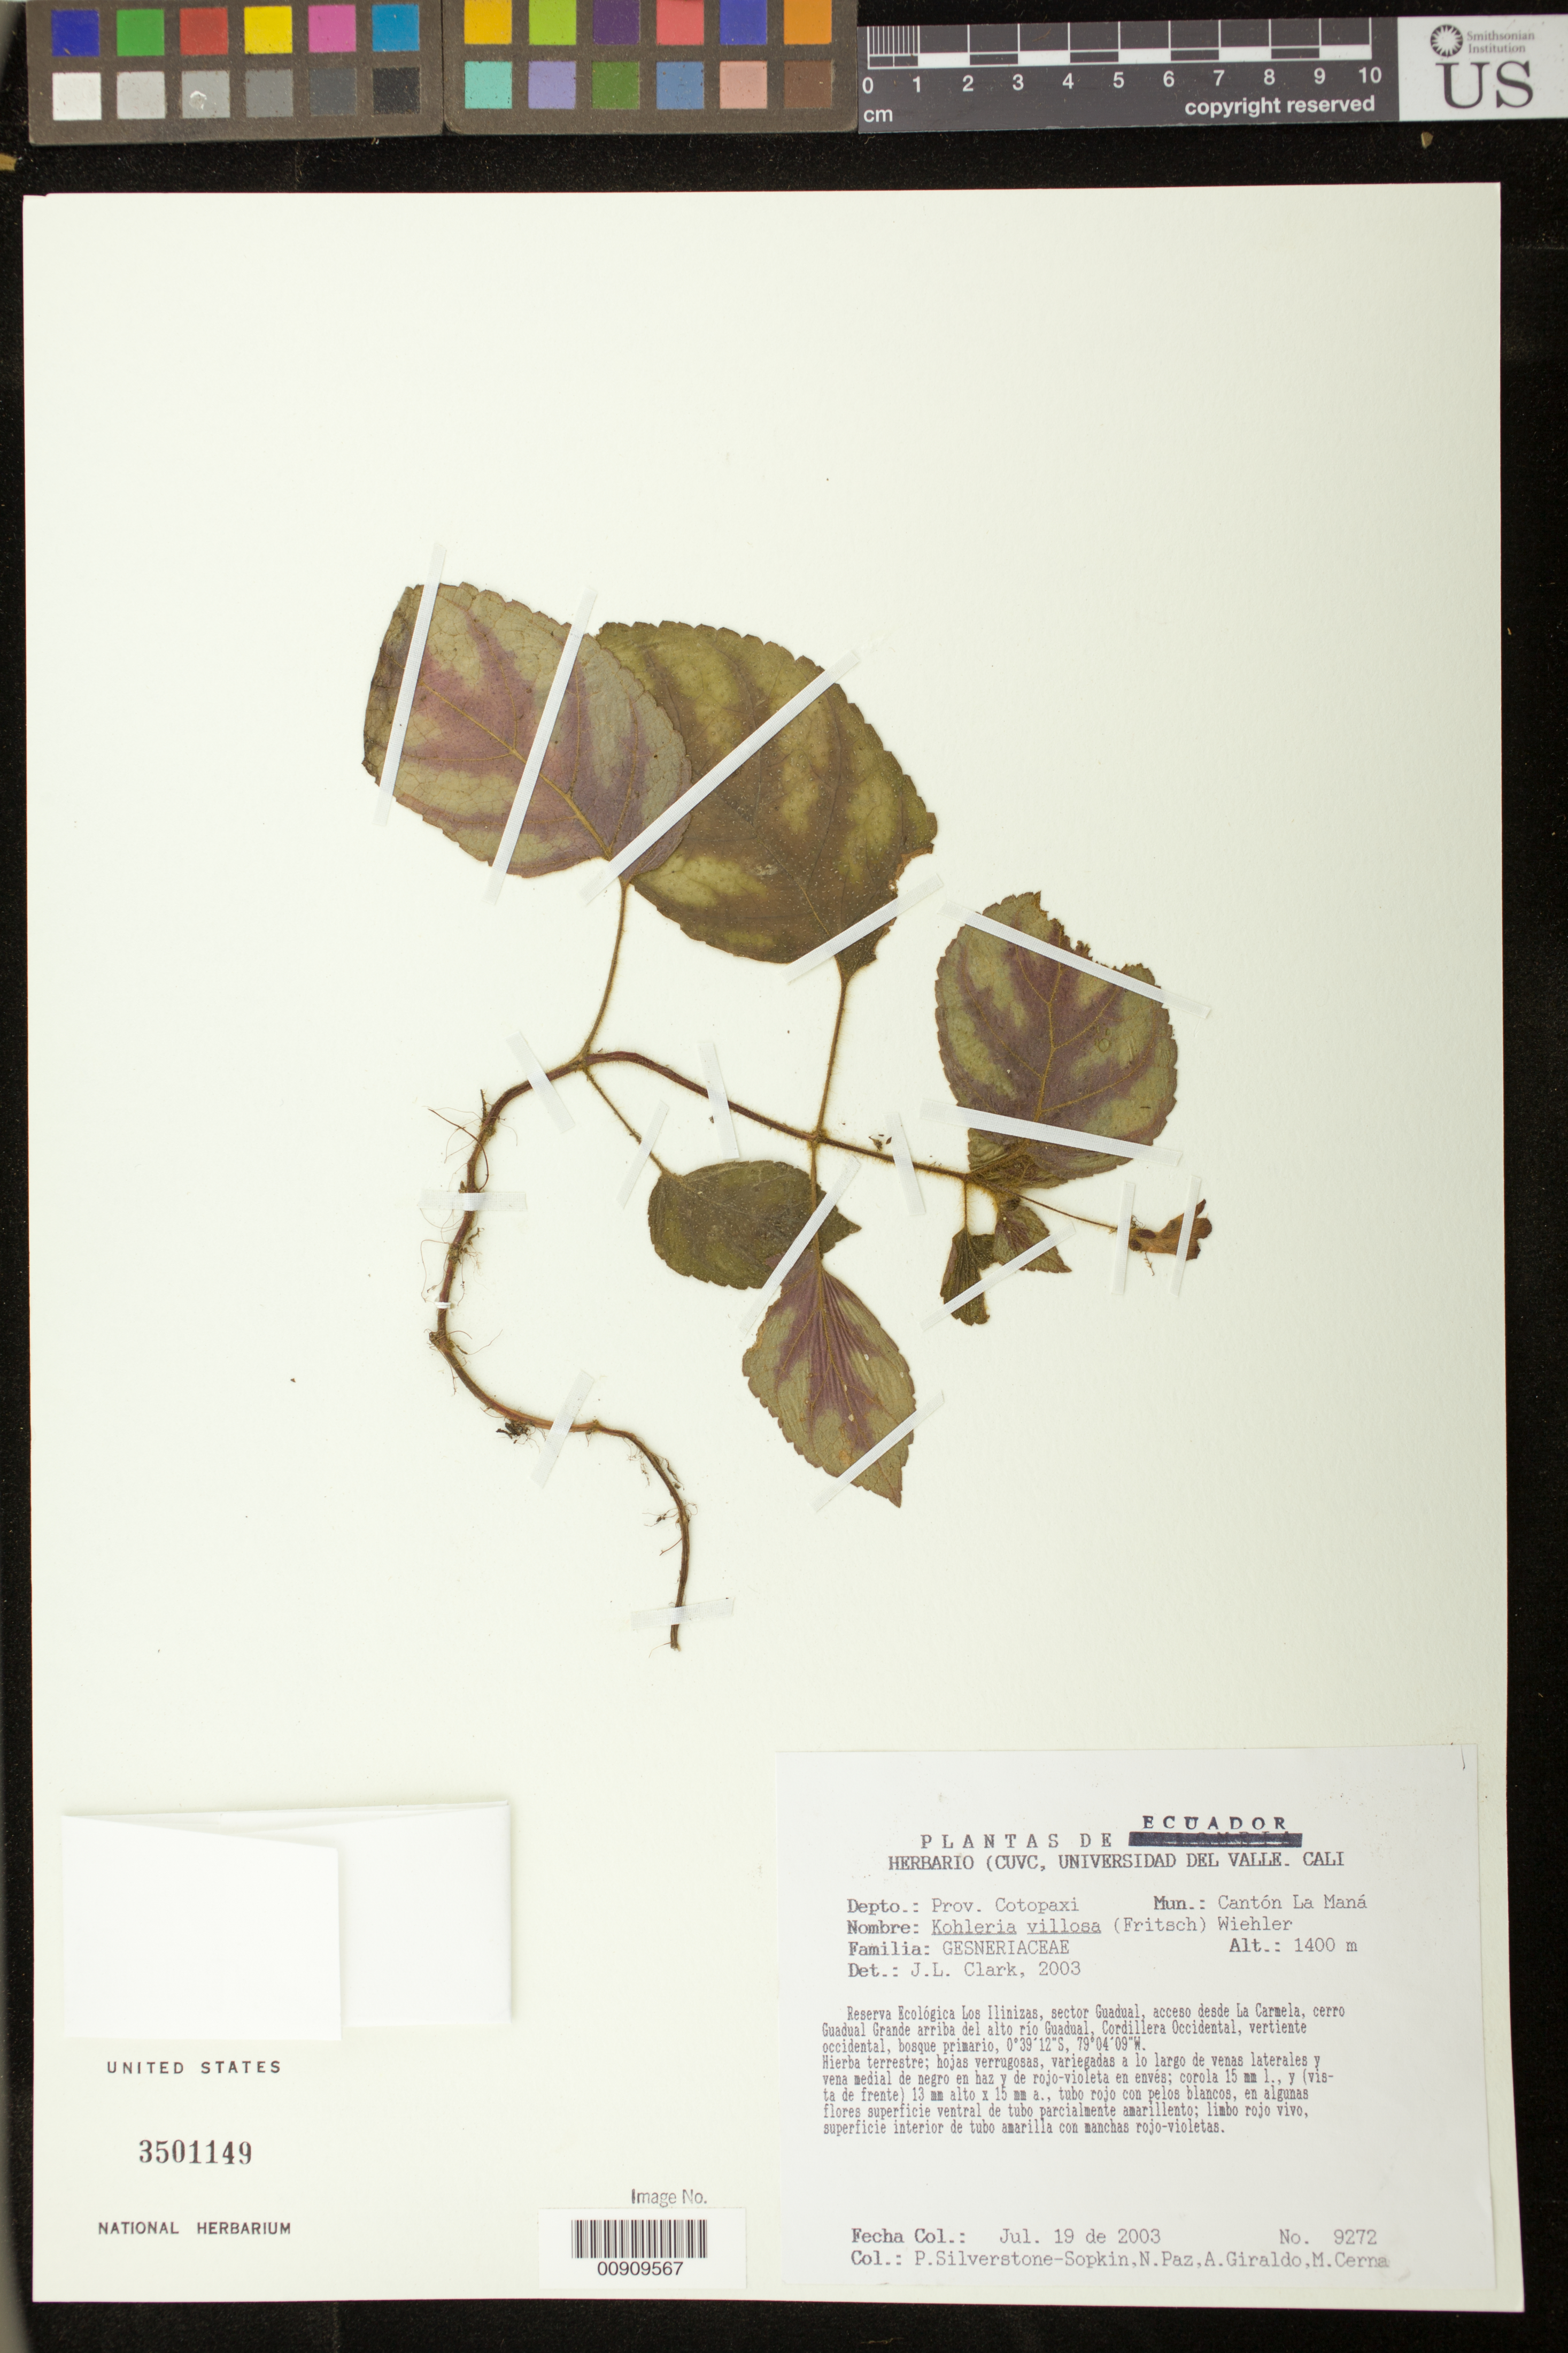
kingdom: Plantae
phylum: Tracheophyta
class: Magnoliopsida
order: Lamiales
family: Gesneriaceae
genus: Kohleria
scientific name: Kohleria villosa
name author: (Fritsch) Wiehler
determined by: Clark, J. L., (SEL), The Marie Selby Botanical Garden (UNITED STATES)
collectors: P. A. Silverstone-Sopkin, N. Paz, A. Giraldo & M. Cerna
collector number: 9272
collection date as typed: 19 Jul 2003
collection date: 2003-07-19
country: Ecuador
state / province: Cotopaxi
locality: Cantón La Maná. Reserva Ecológica Los Ilinizas, sector Guadual, acceso desde La Carmela, cerro Guadual Grande arriba del alto rio Guadual, Cordillera Occidental, vertiente occidental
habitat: Bosque primario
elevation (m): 1400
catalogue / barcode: US 3501149